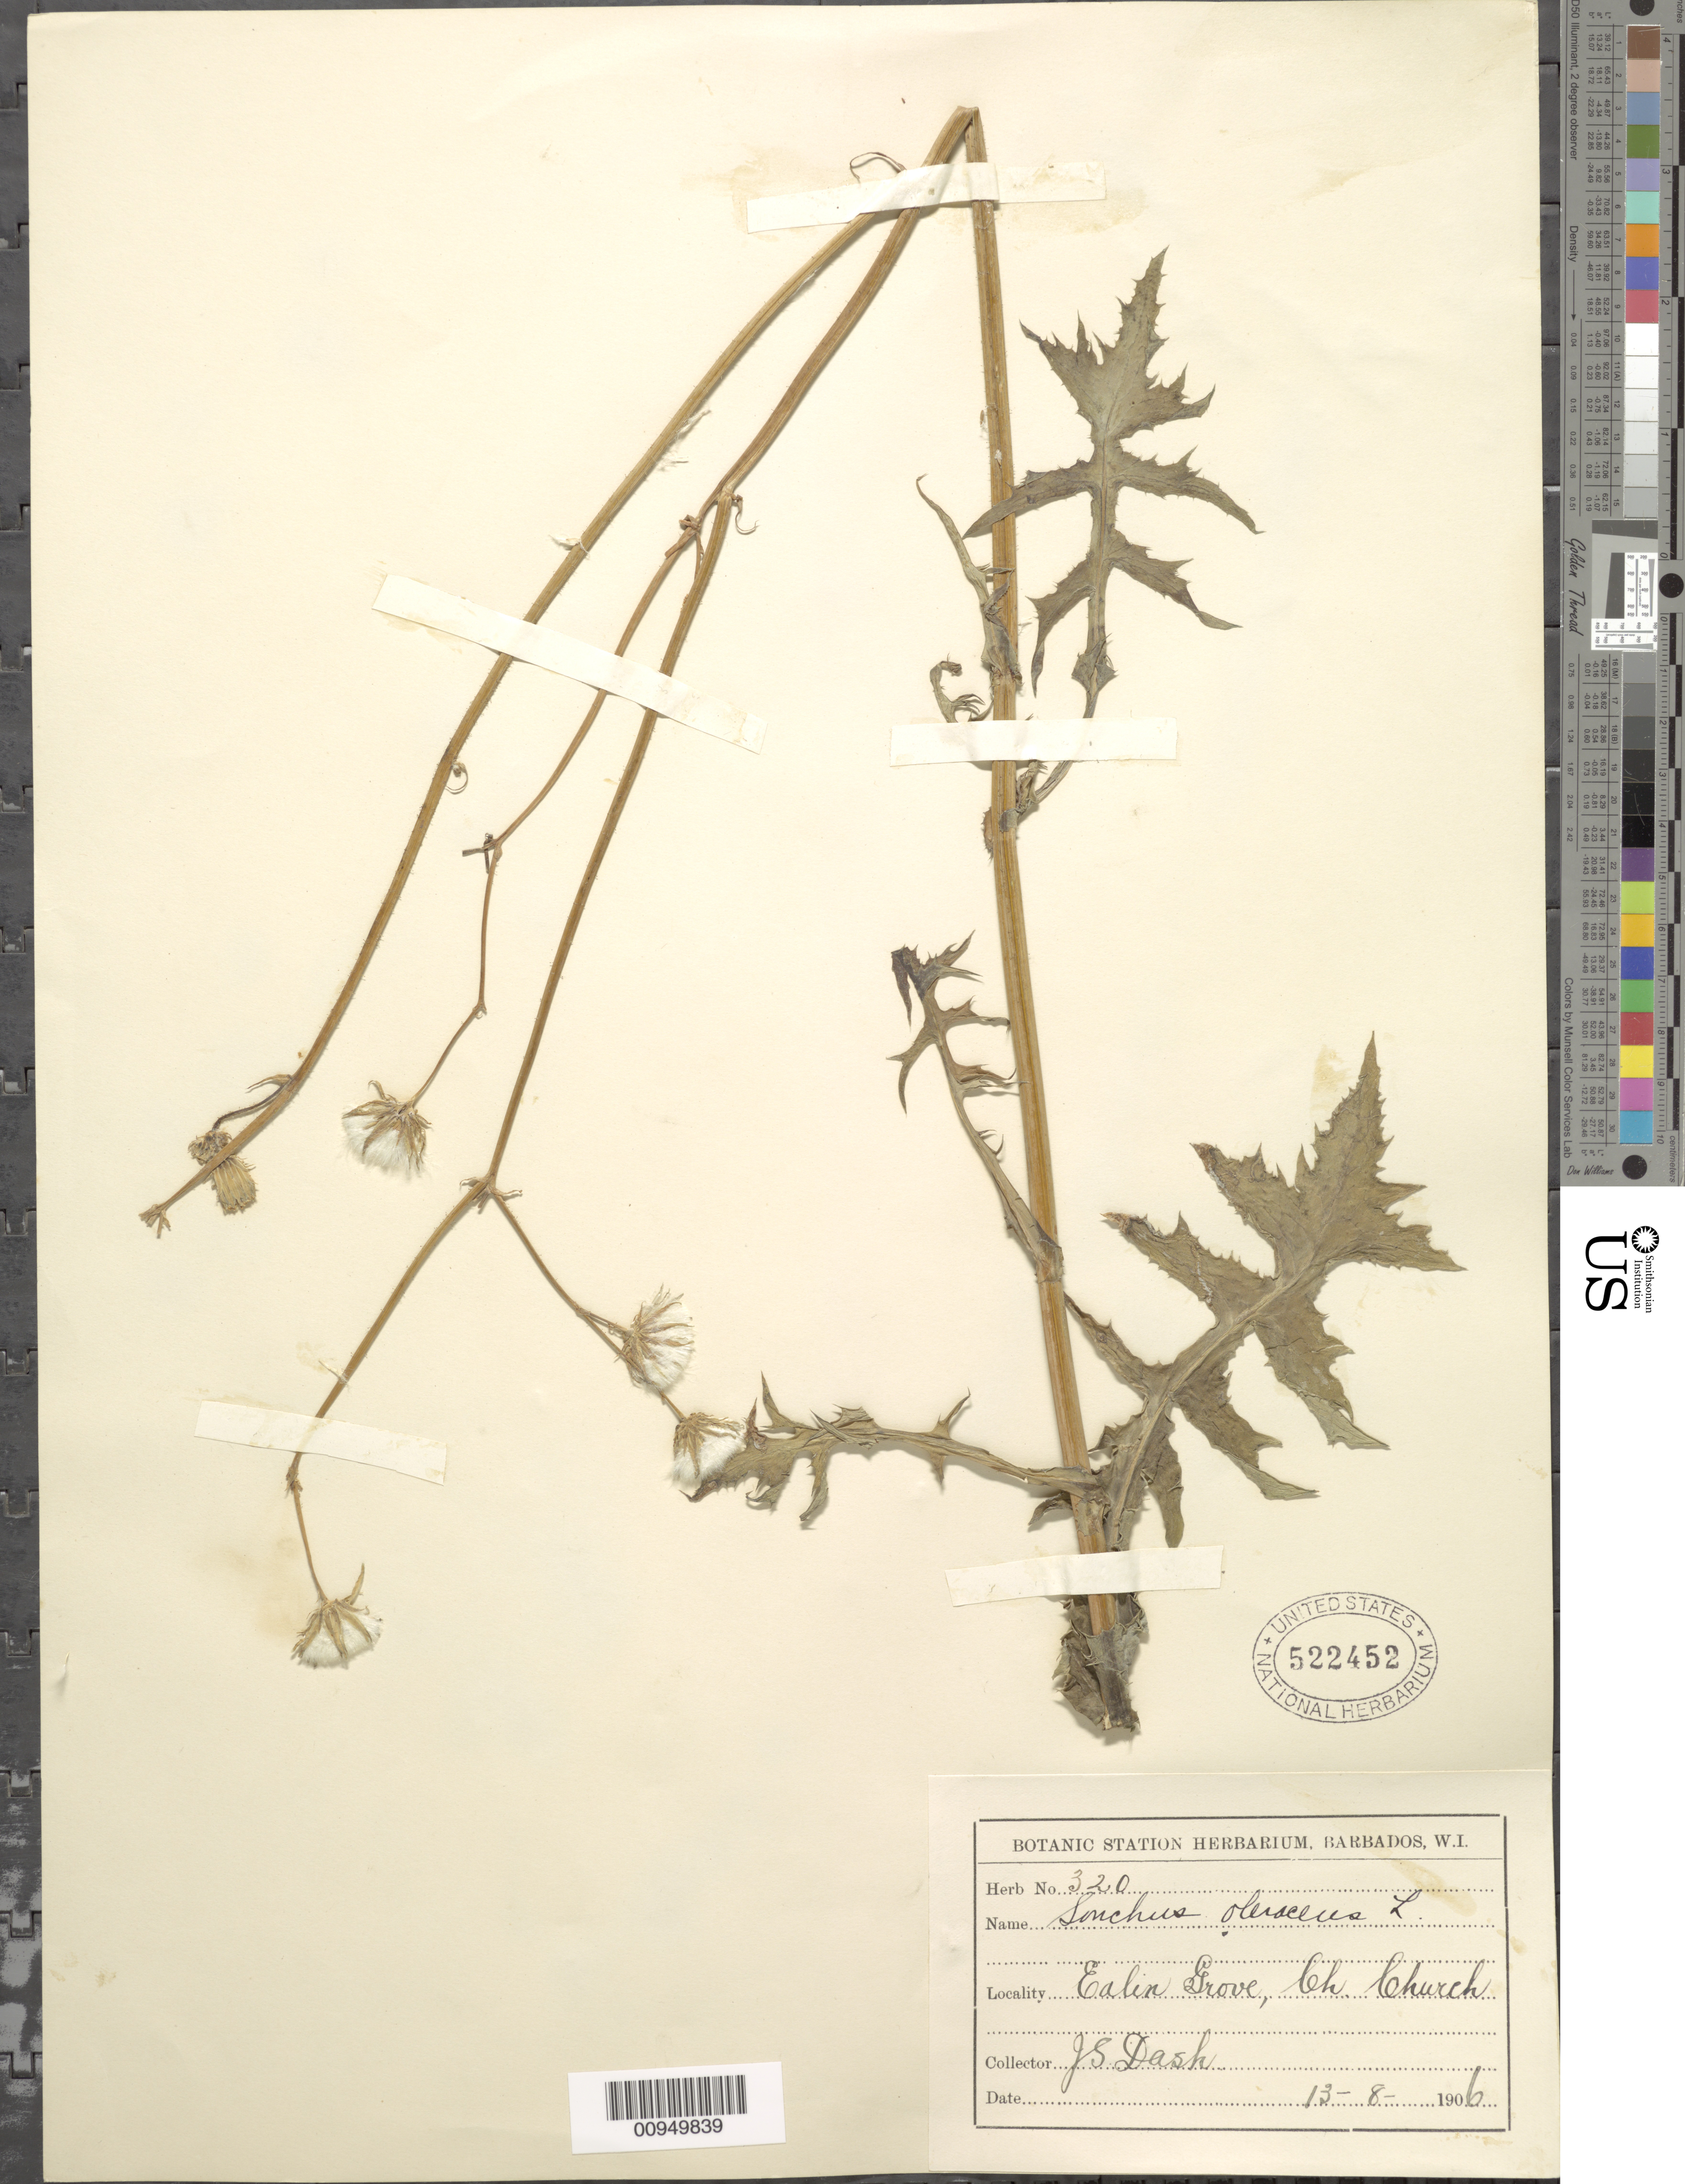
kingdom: Plantae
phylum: Tracheophyta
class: Magnoliopsida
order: Asterales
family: Asteraceae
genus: Sonchus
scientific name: Sonchus oleraceus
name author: L.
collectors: J. Dash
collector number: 320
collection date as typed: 13 Aug 1906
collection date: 1906-08-13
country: Barbados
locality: Ealin Grove, Ch Church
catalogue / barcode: US 522452